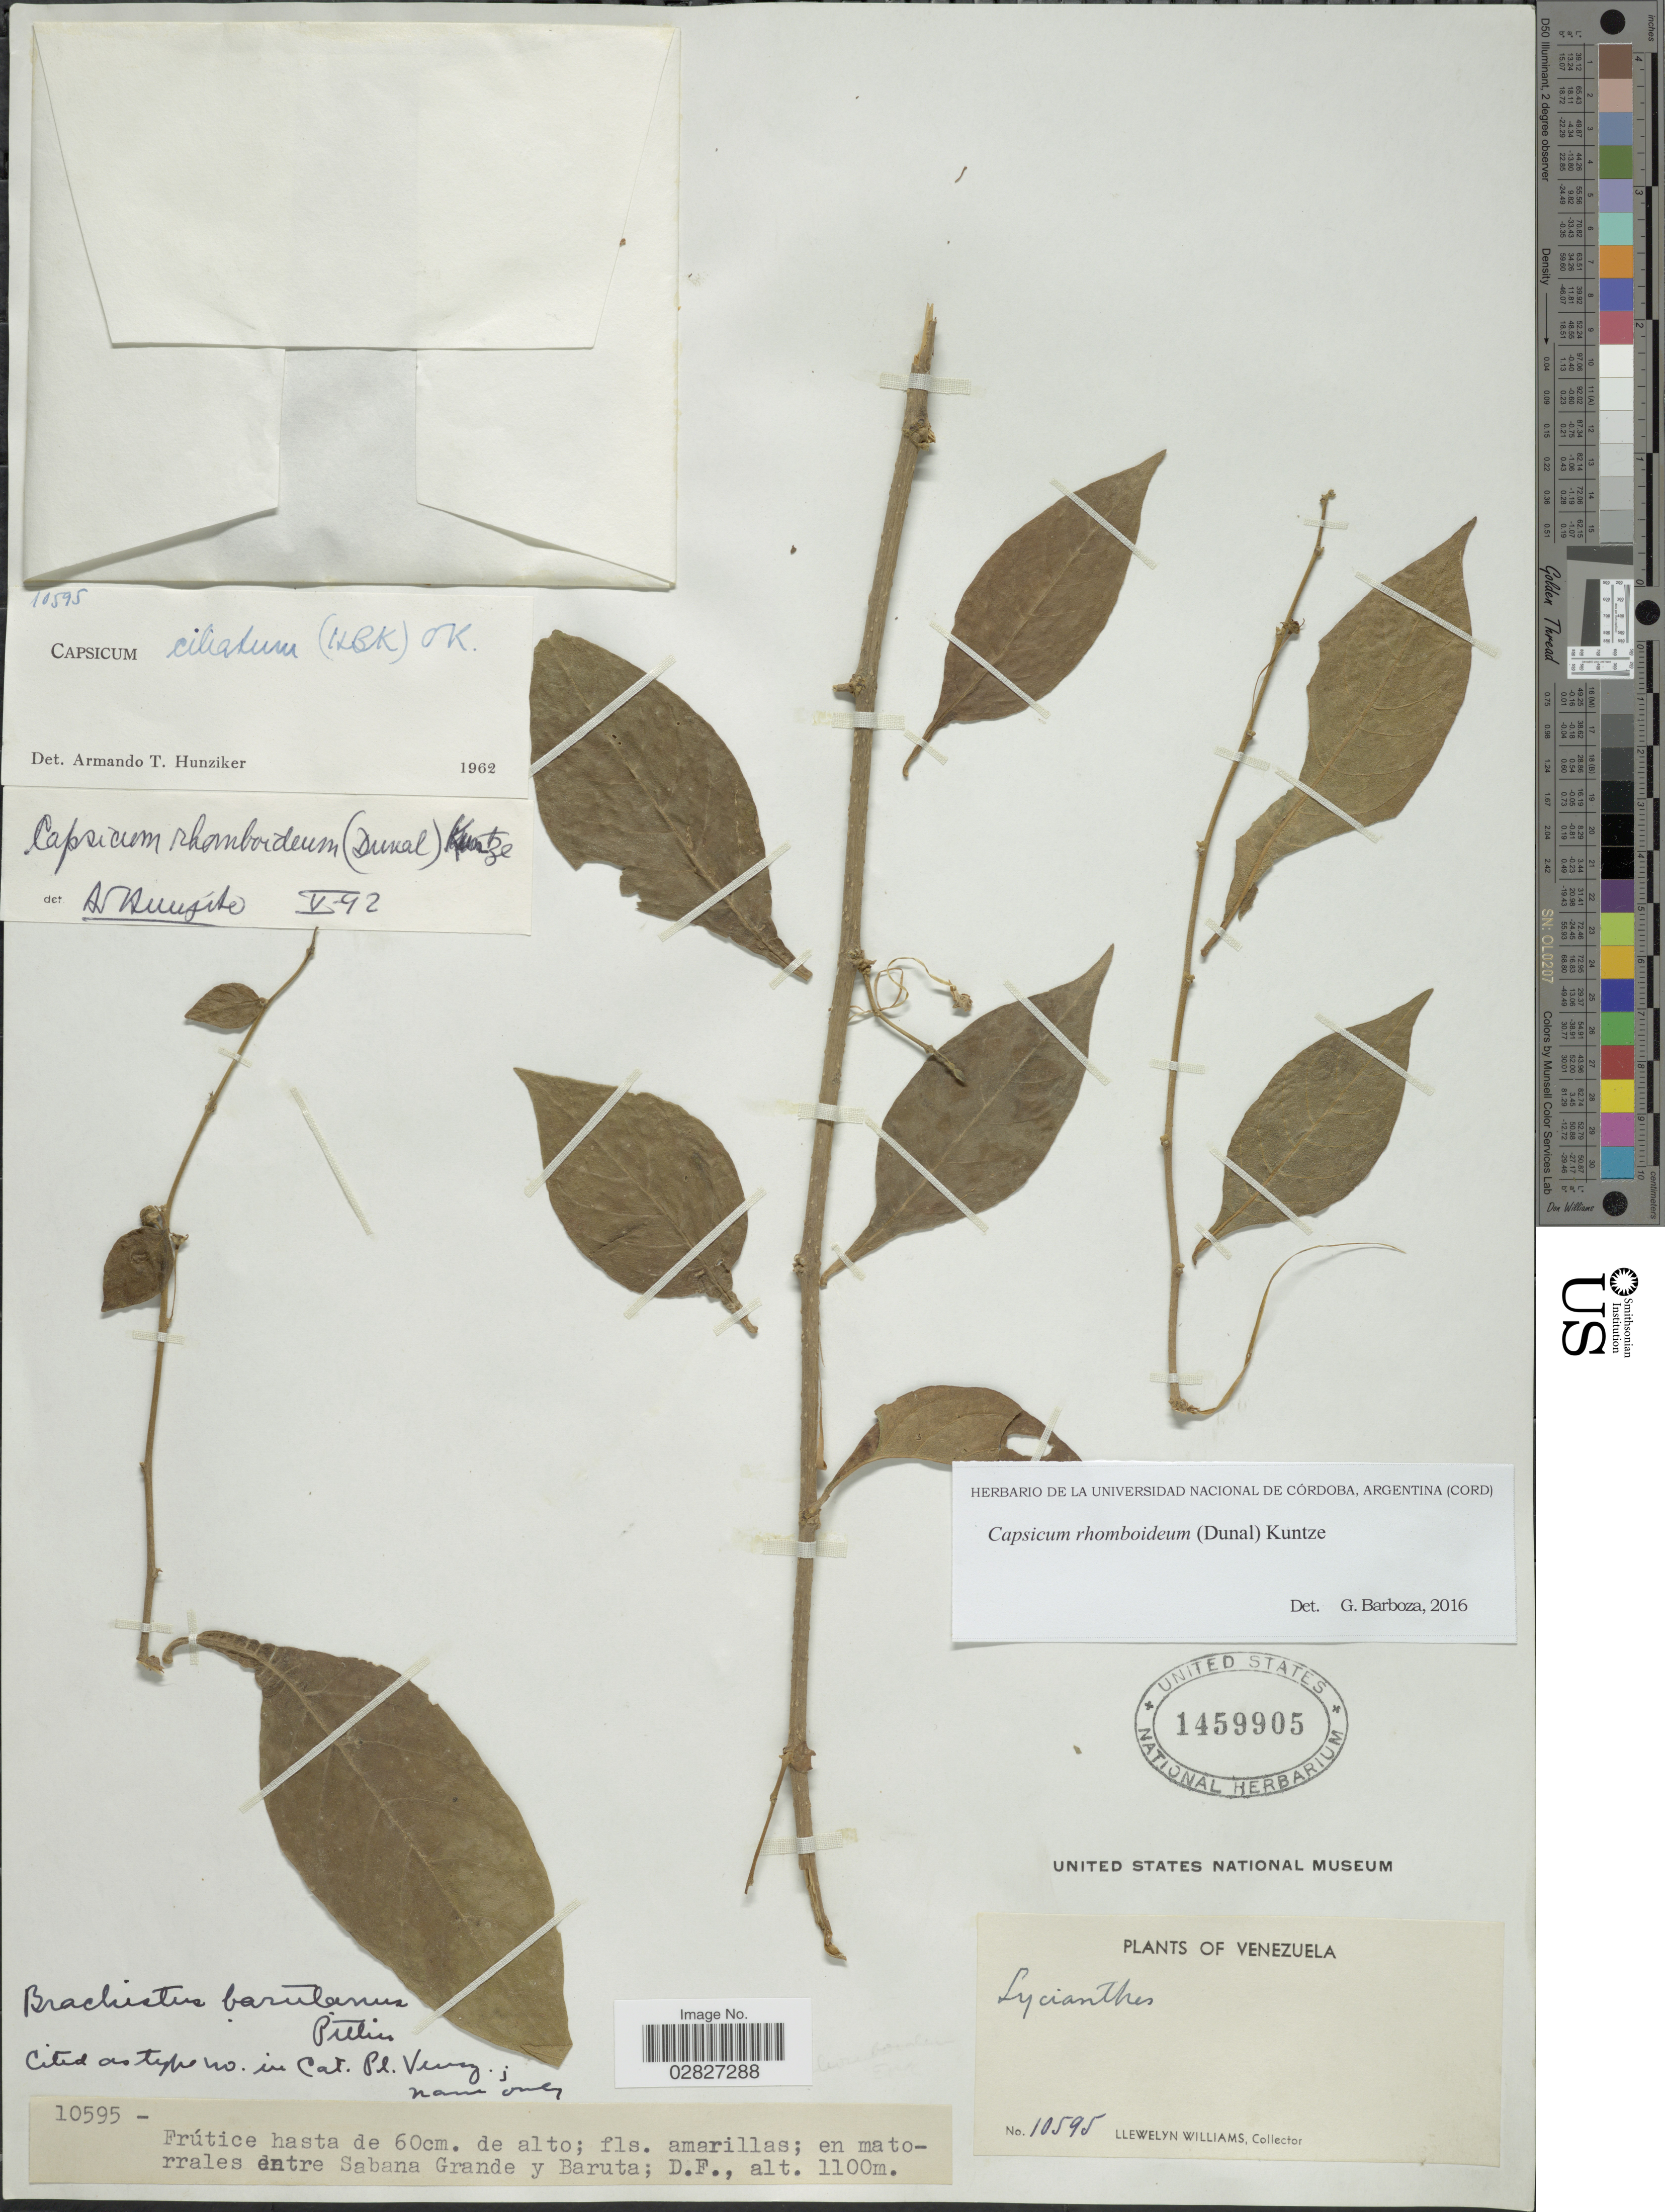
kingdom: Plantae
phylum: Tracheophyta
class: Magnoliopsida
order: Solanales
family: Solanaceae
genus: Capsicum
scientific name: Capsicum rhomboideum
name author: (Humb. & Bonpl. ex Dunal) Kuntze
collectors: Ll. Williams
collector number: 10595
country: Venezuela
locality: En matorrales entre Sabana Grande y Baruta; D.F.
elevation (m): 1100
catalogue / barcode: US 1459905